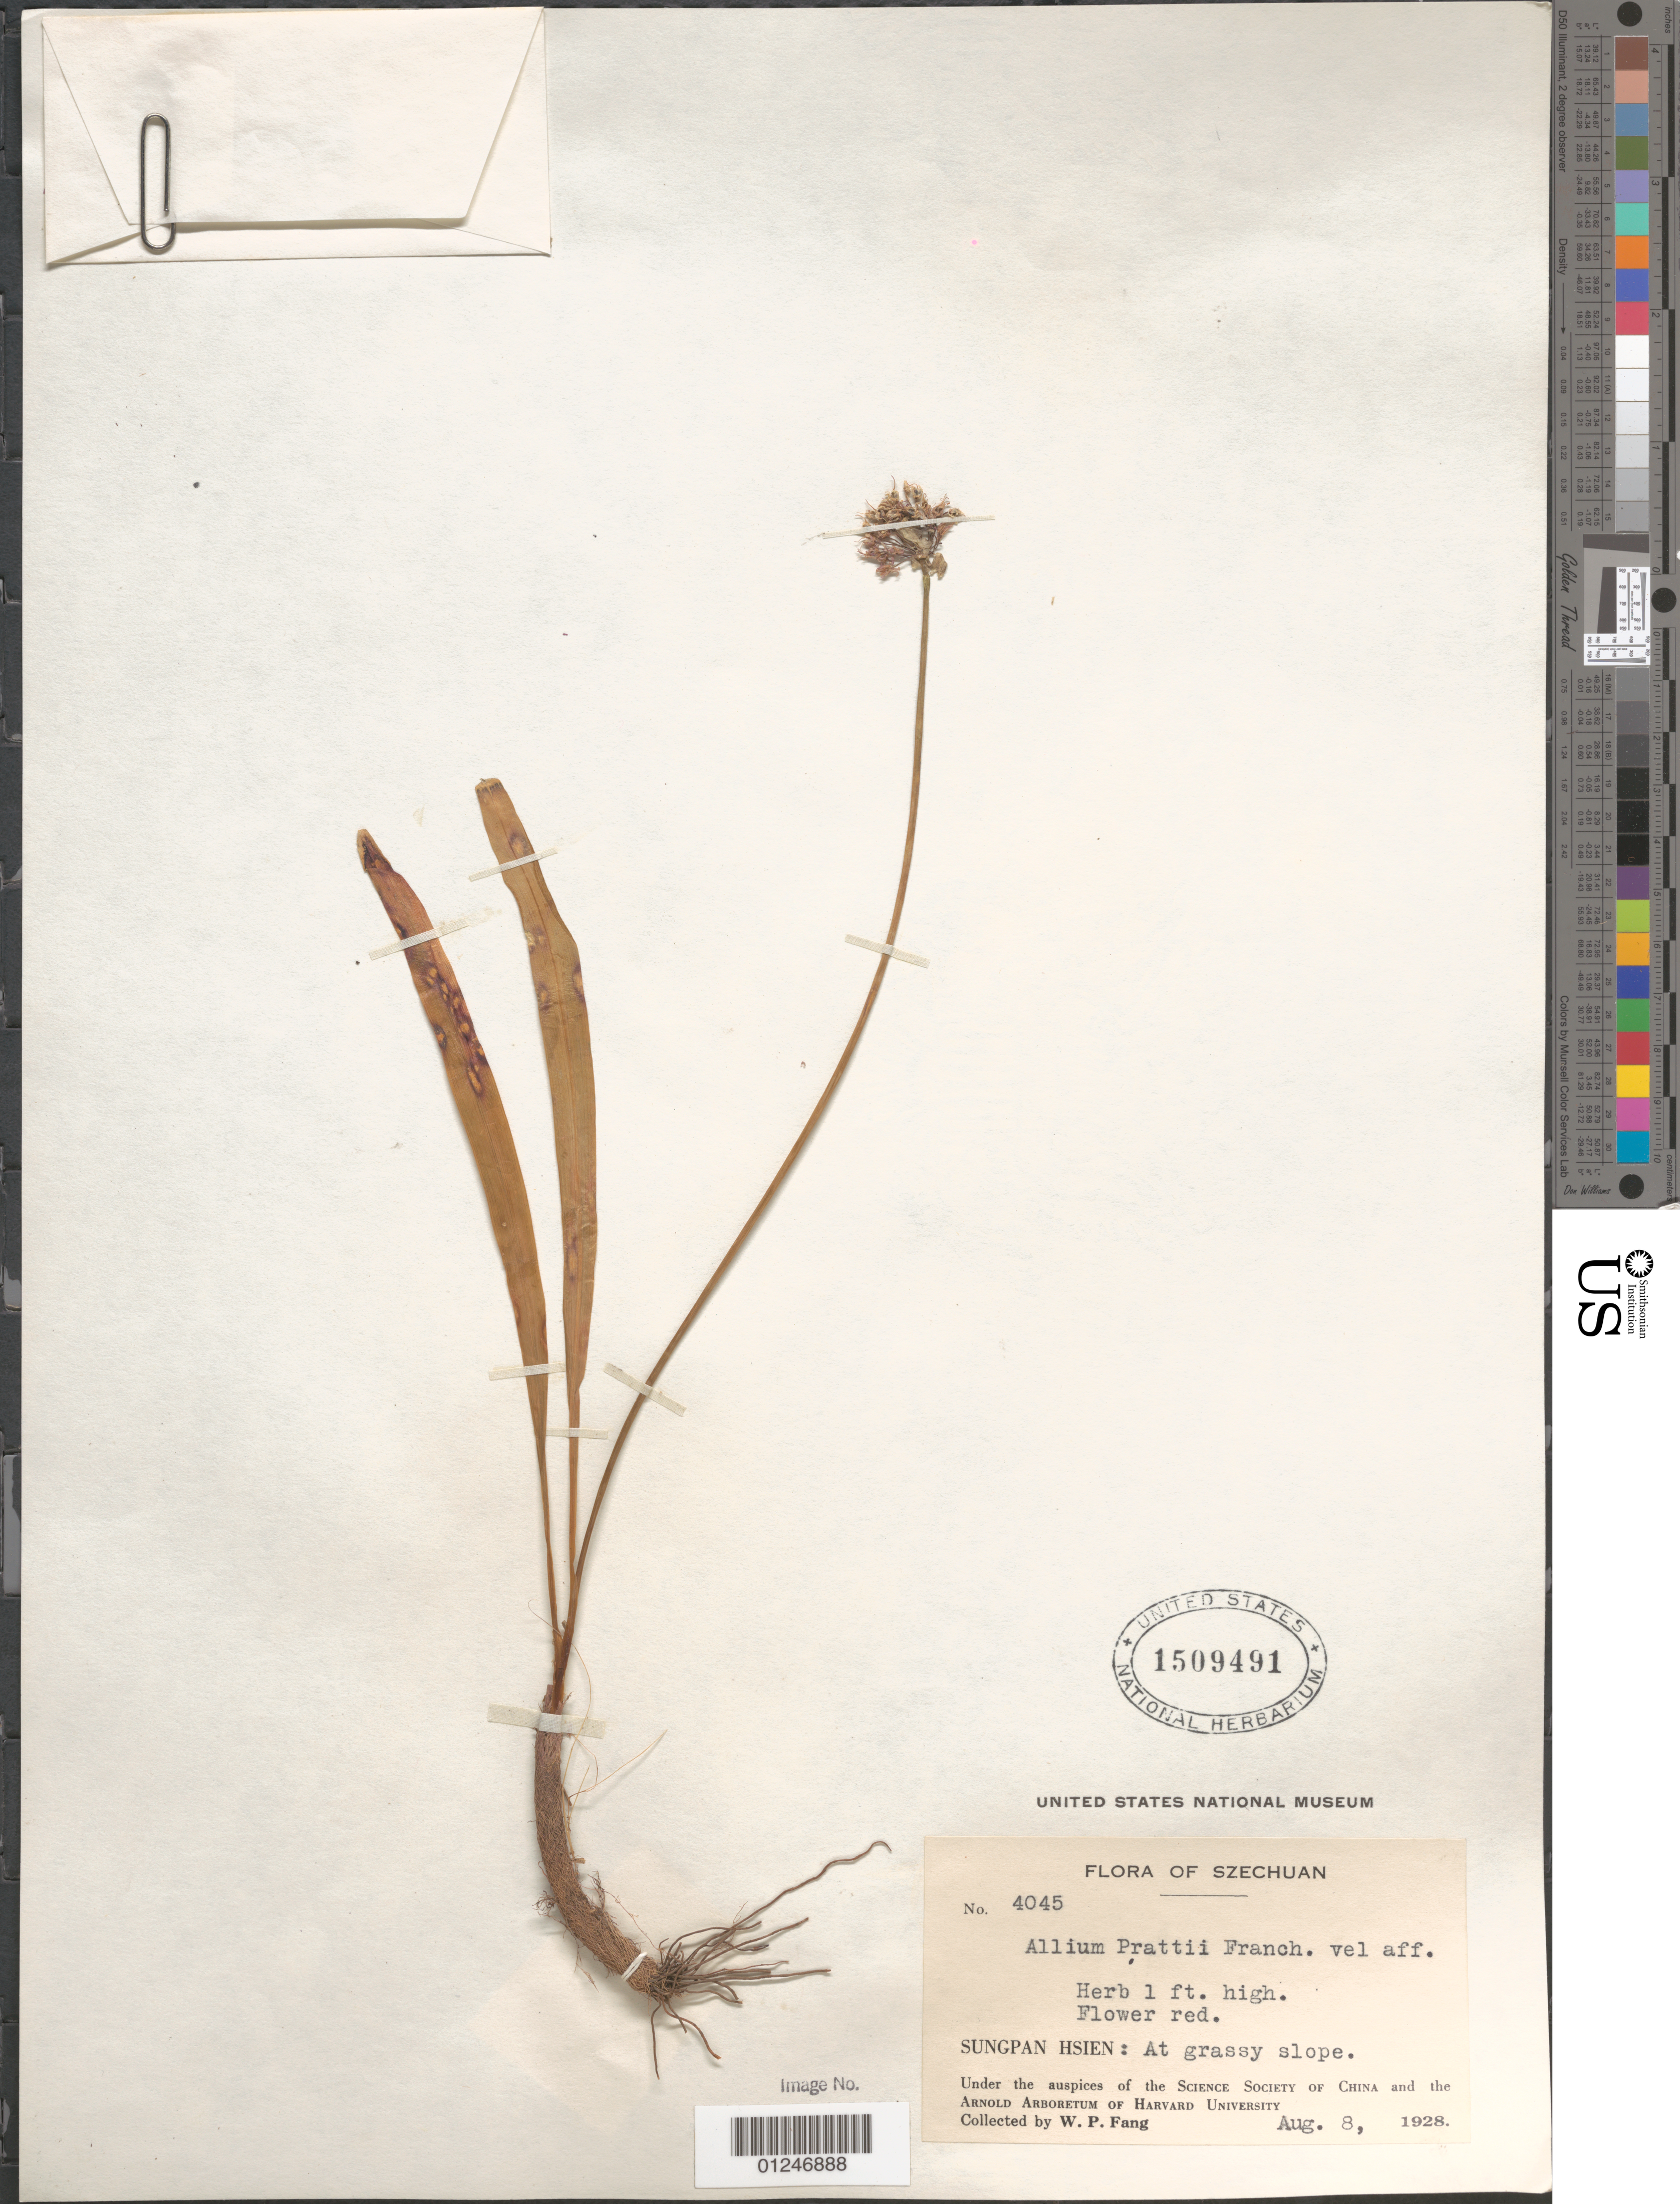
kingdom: Plantae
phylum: Tracheophyta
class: Liliopsida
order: Asparagales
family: Amaryllidaceae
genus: Allium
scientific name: Allium prattii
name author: C.H. Wright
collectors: W. P. Fang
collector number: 4045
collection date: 1928-08-08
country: China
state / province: Sichuan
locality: Szechuan. Sungpan Hsien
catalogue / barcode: US 1509491